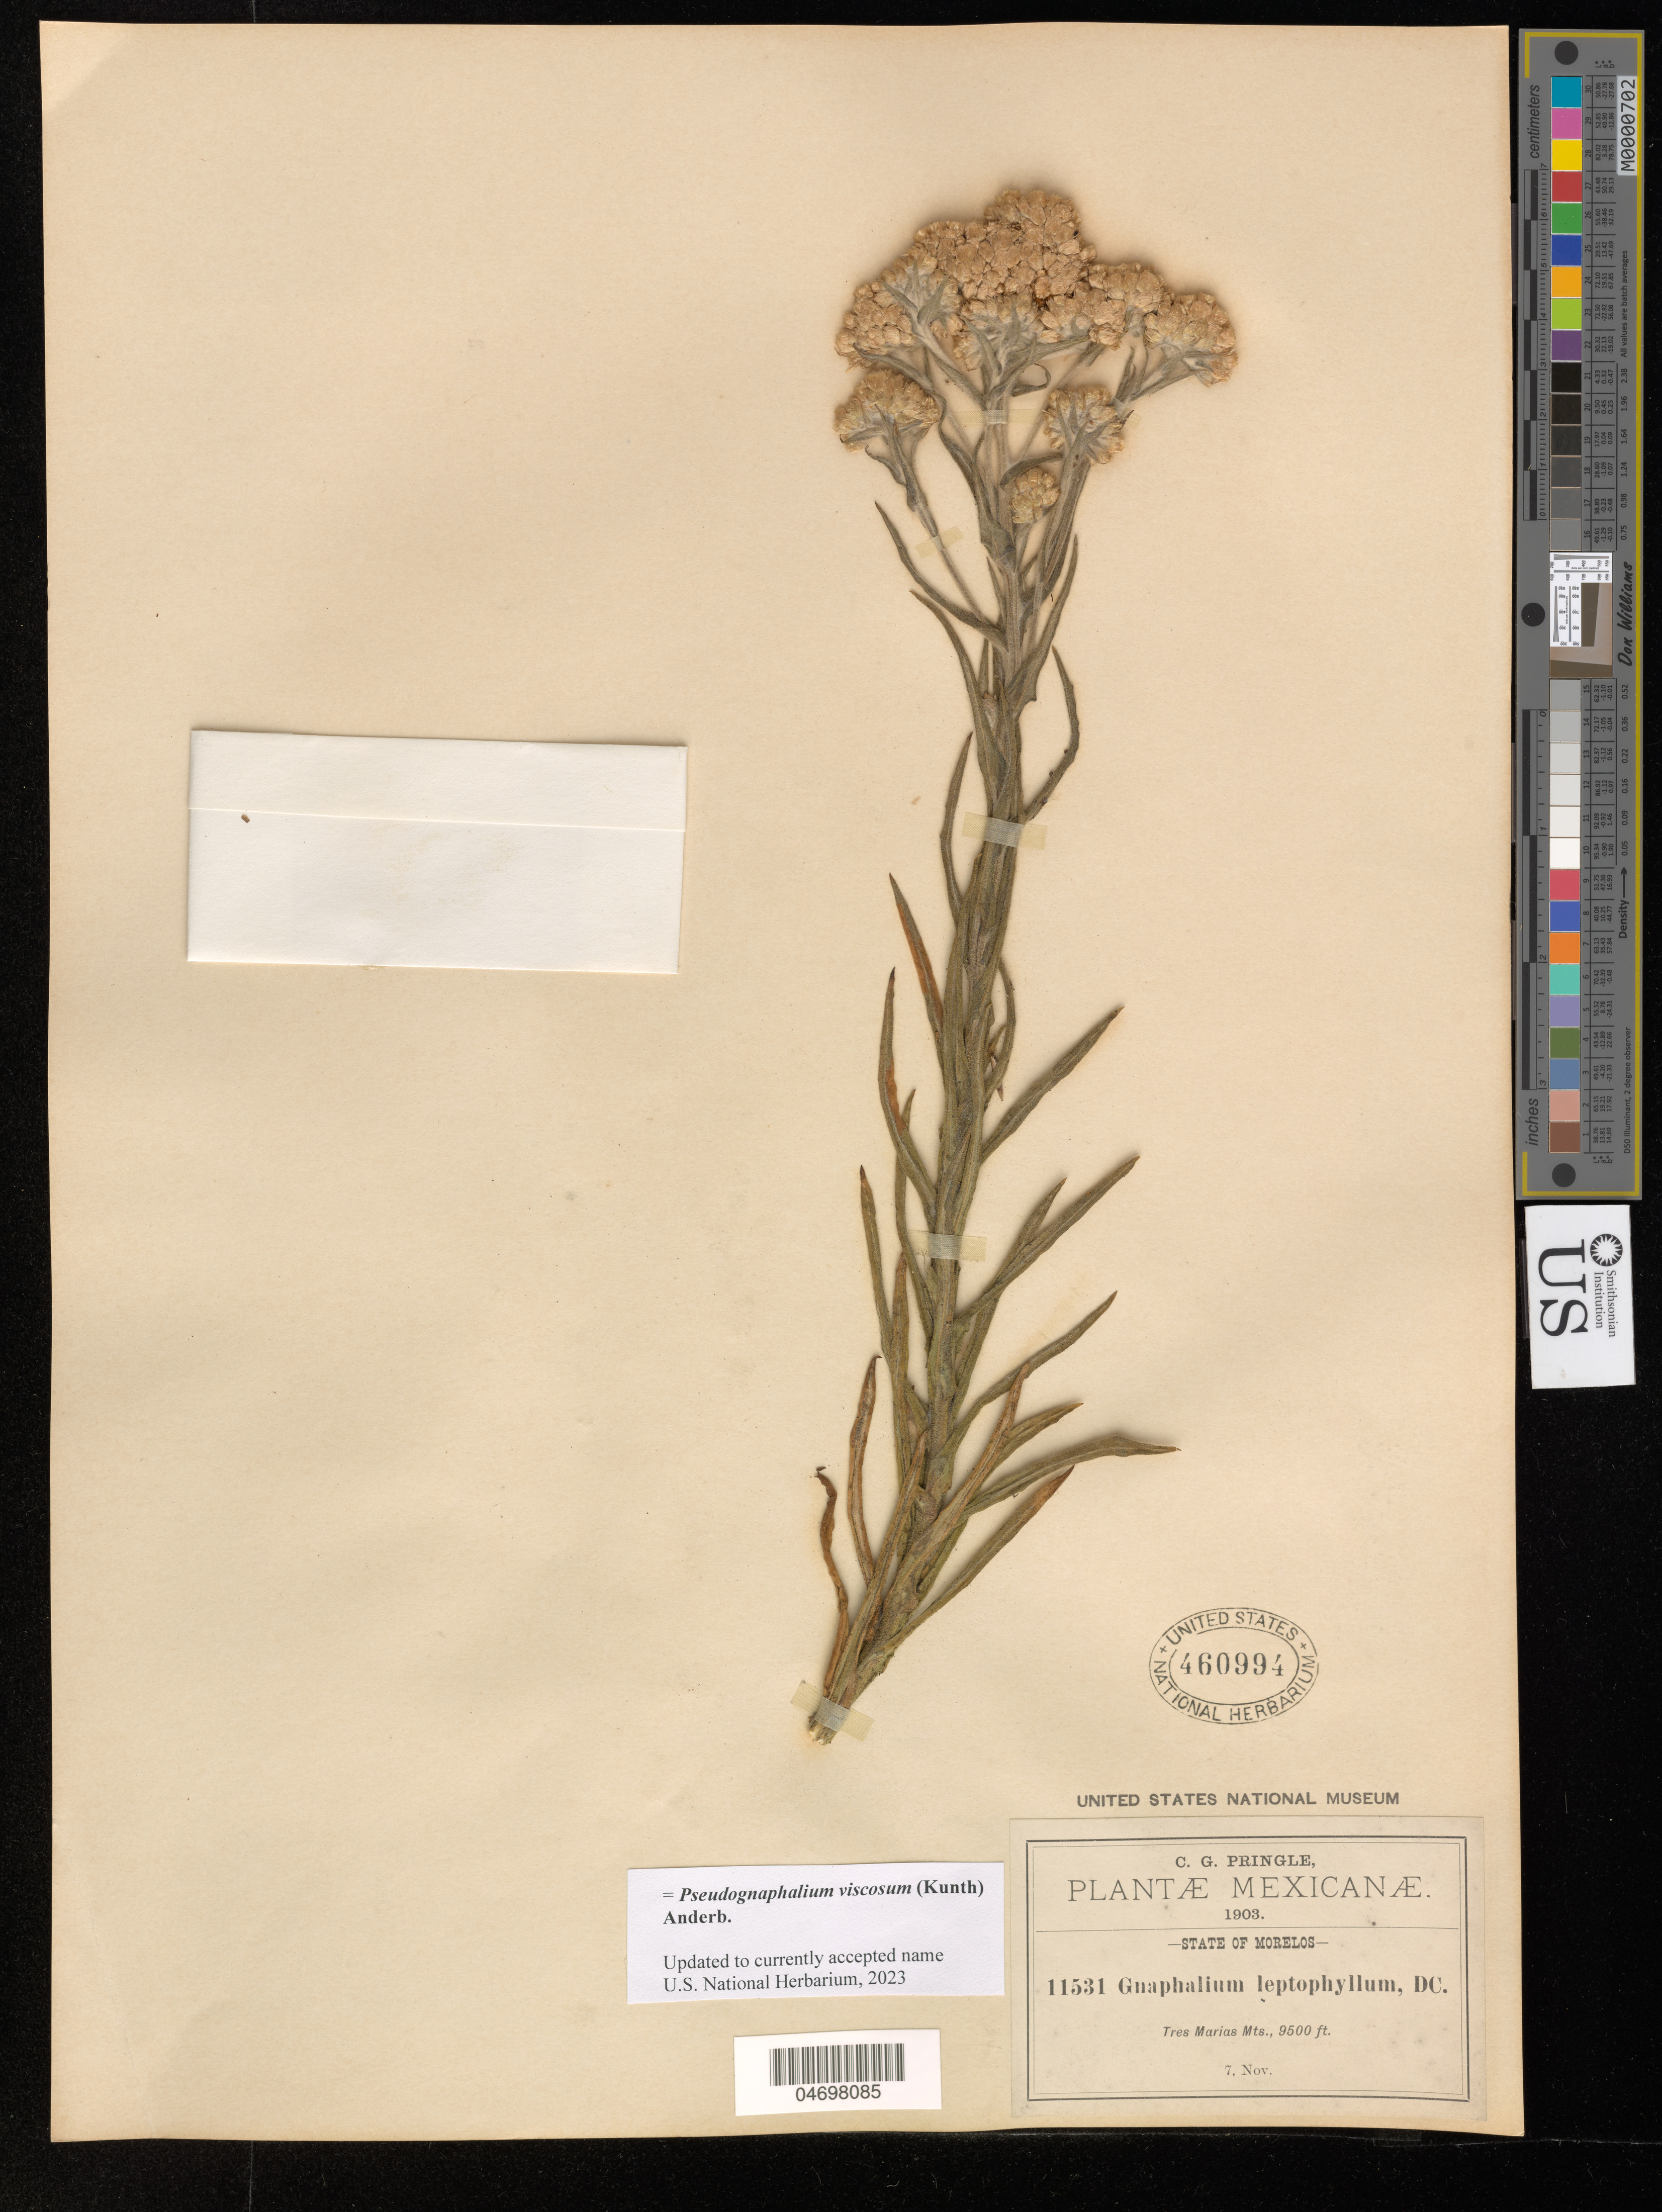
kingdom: Plantae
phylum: Tracheophyta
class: Magnoliopsida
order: Asterales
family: Asteraceae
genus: Pseudognaphalium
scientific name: Pseudognaphalium viscosum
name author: (Kunth) Anderb.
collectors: C. G. Pringle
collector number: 11531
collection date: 1903-11-07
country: Mexico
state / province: Morelos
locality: State of Morelos, Tres Marias Mts.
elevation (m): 2896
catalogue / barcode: US 460994